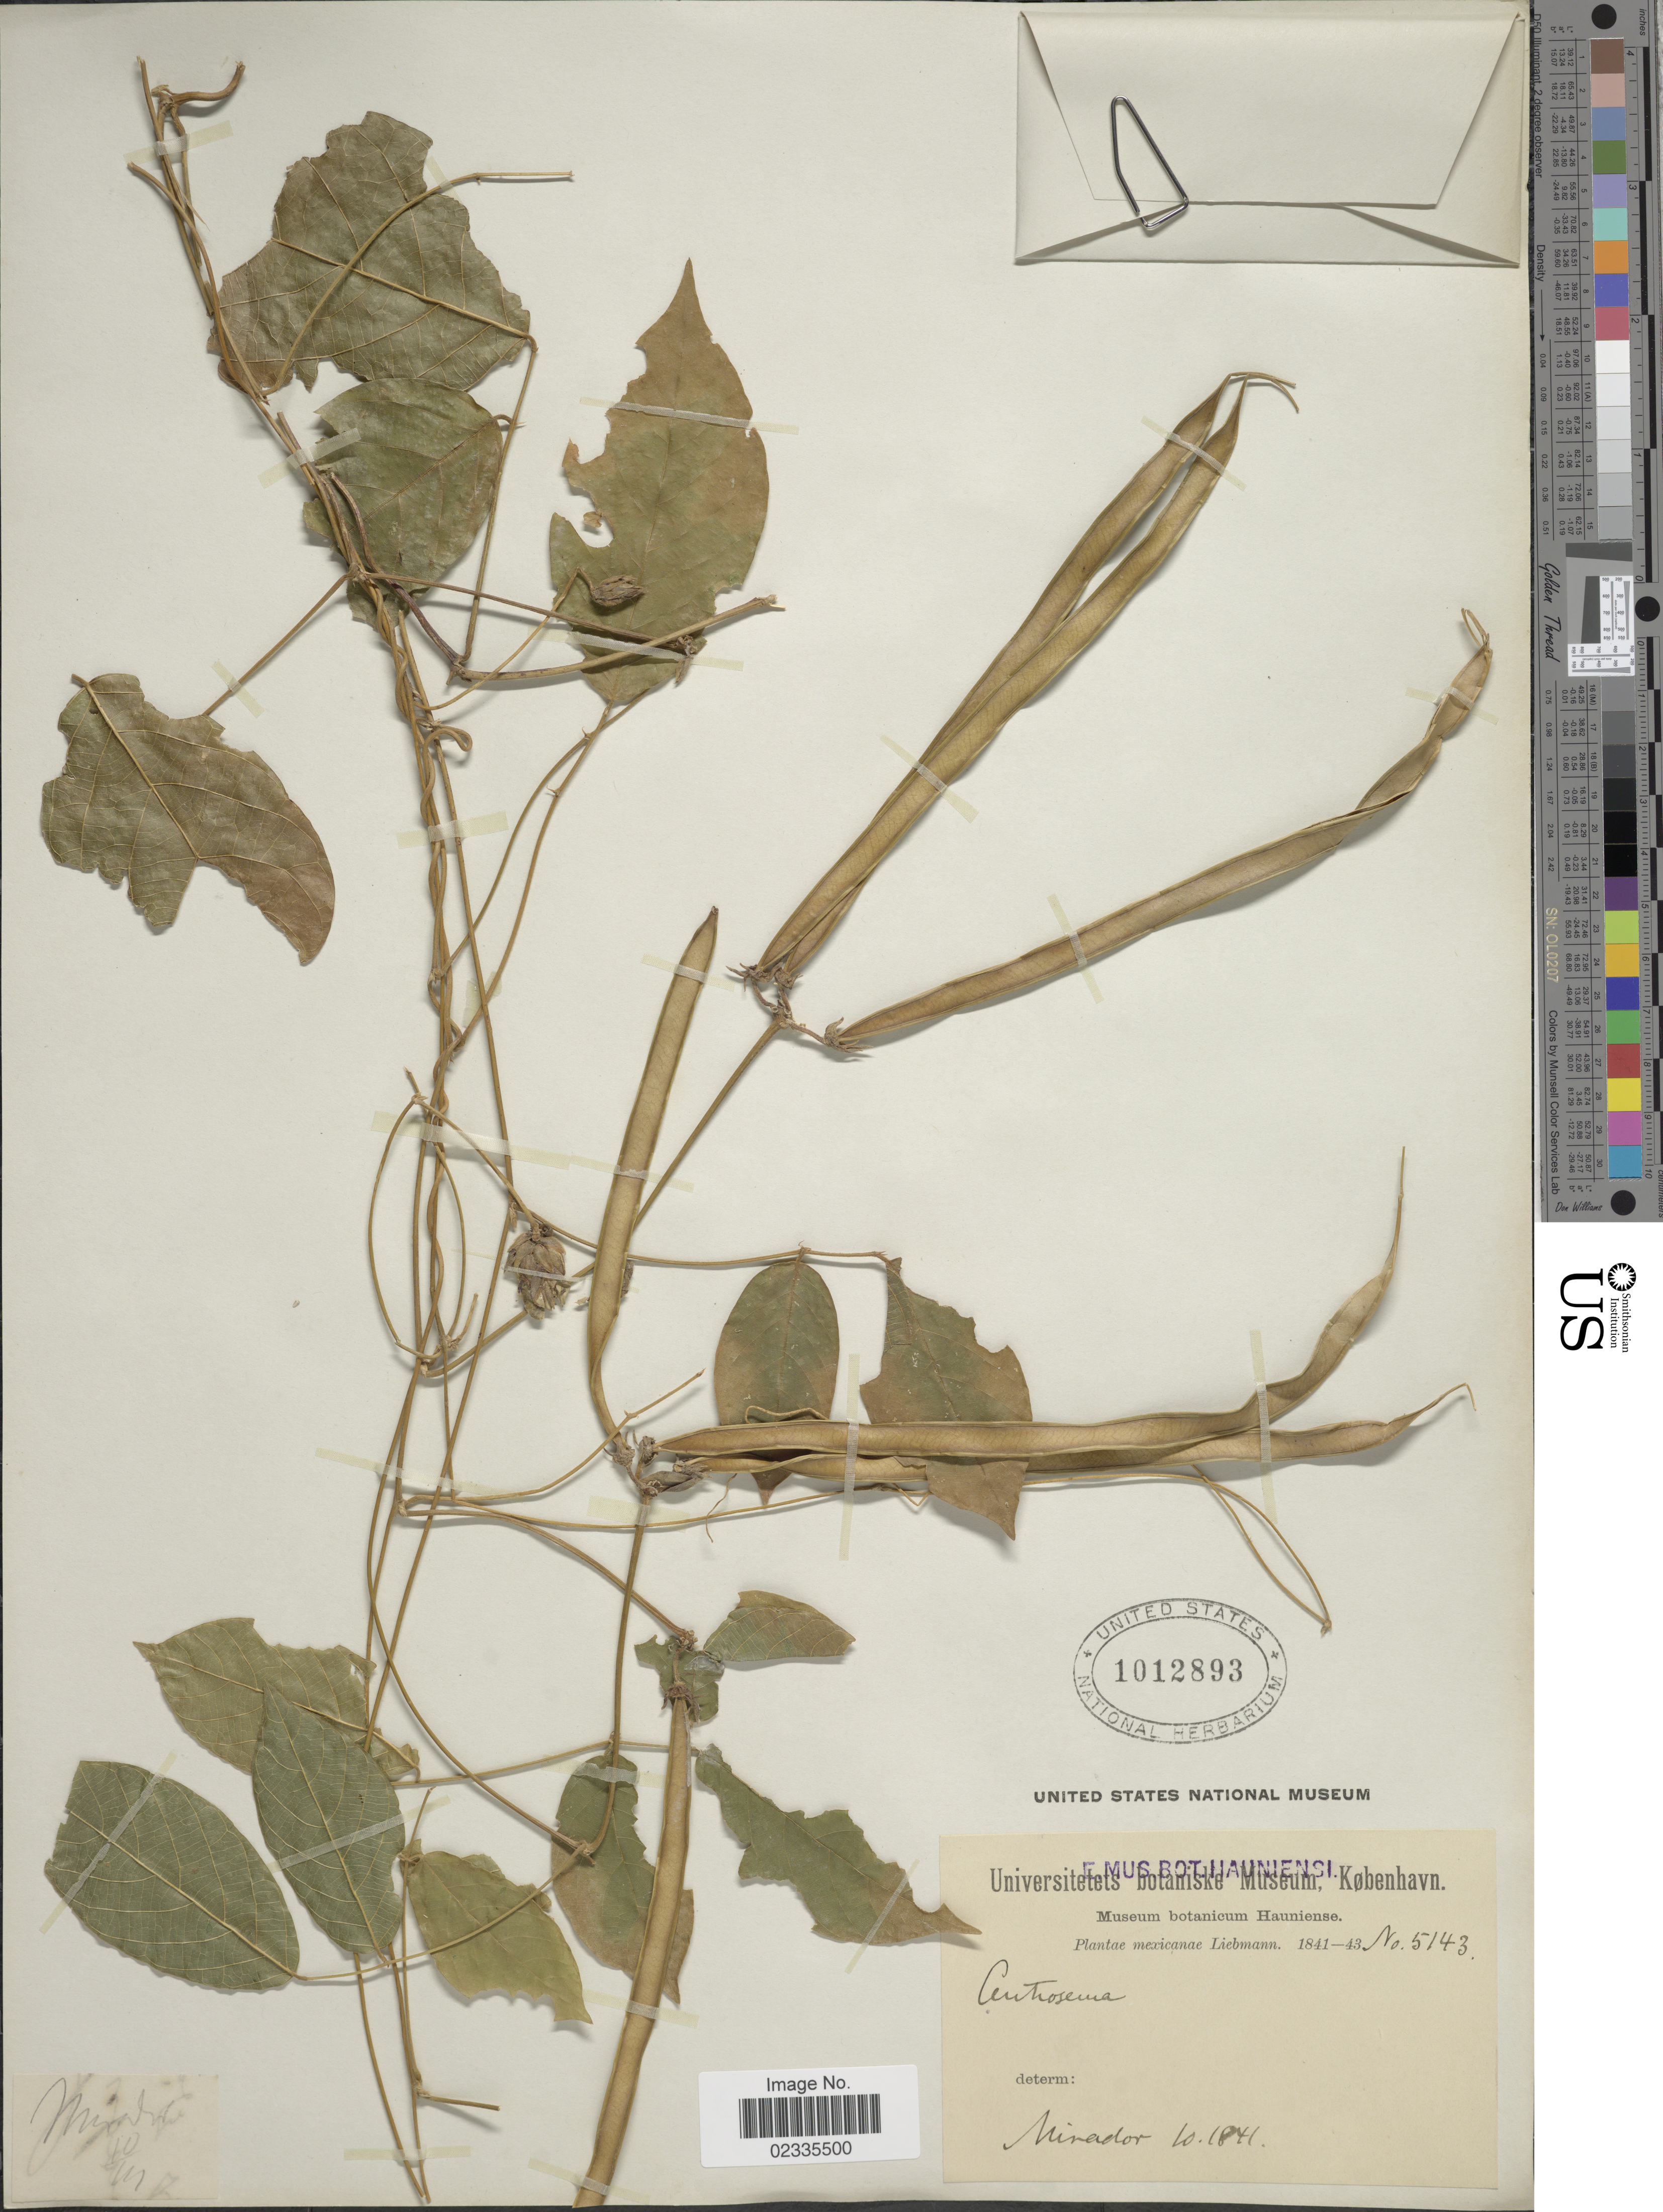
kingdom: Plantae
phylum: Tracheophyta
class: Magnoliopsida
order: Fabales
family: Fabaceae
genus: Centrosema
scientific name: Centrosema pubescens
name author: Benth.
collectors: Liebmann, --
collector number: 5143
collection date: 1841-10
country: Mexico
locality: Mirador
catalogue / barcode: US 1012893